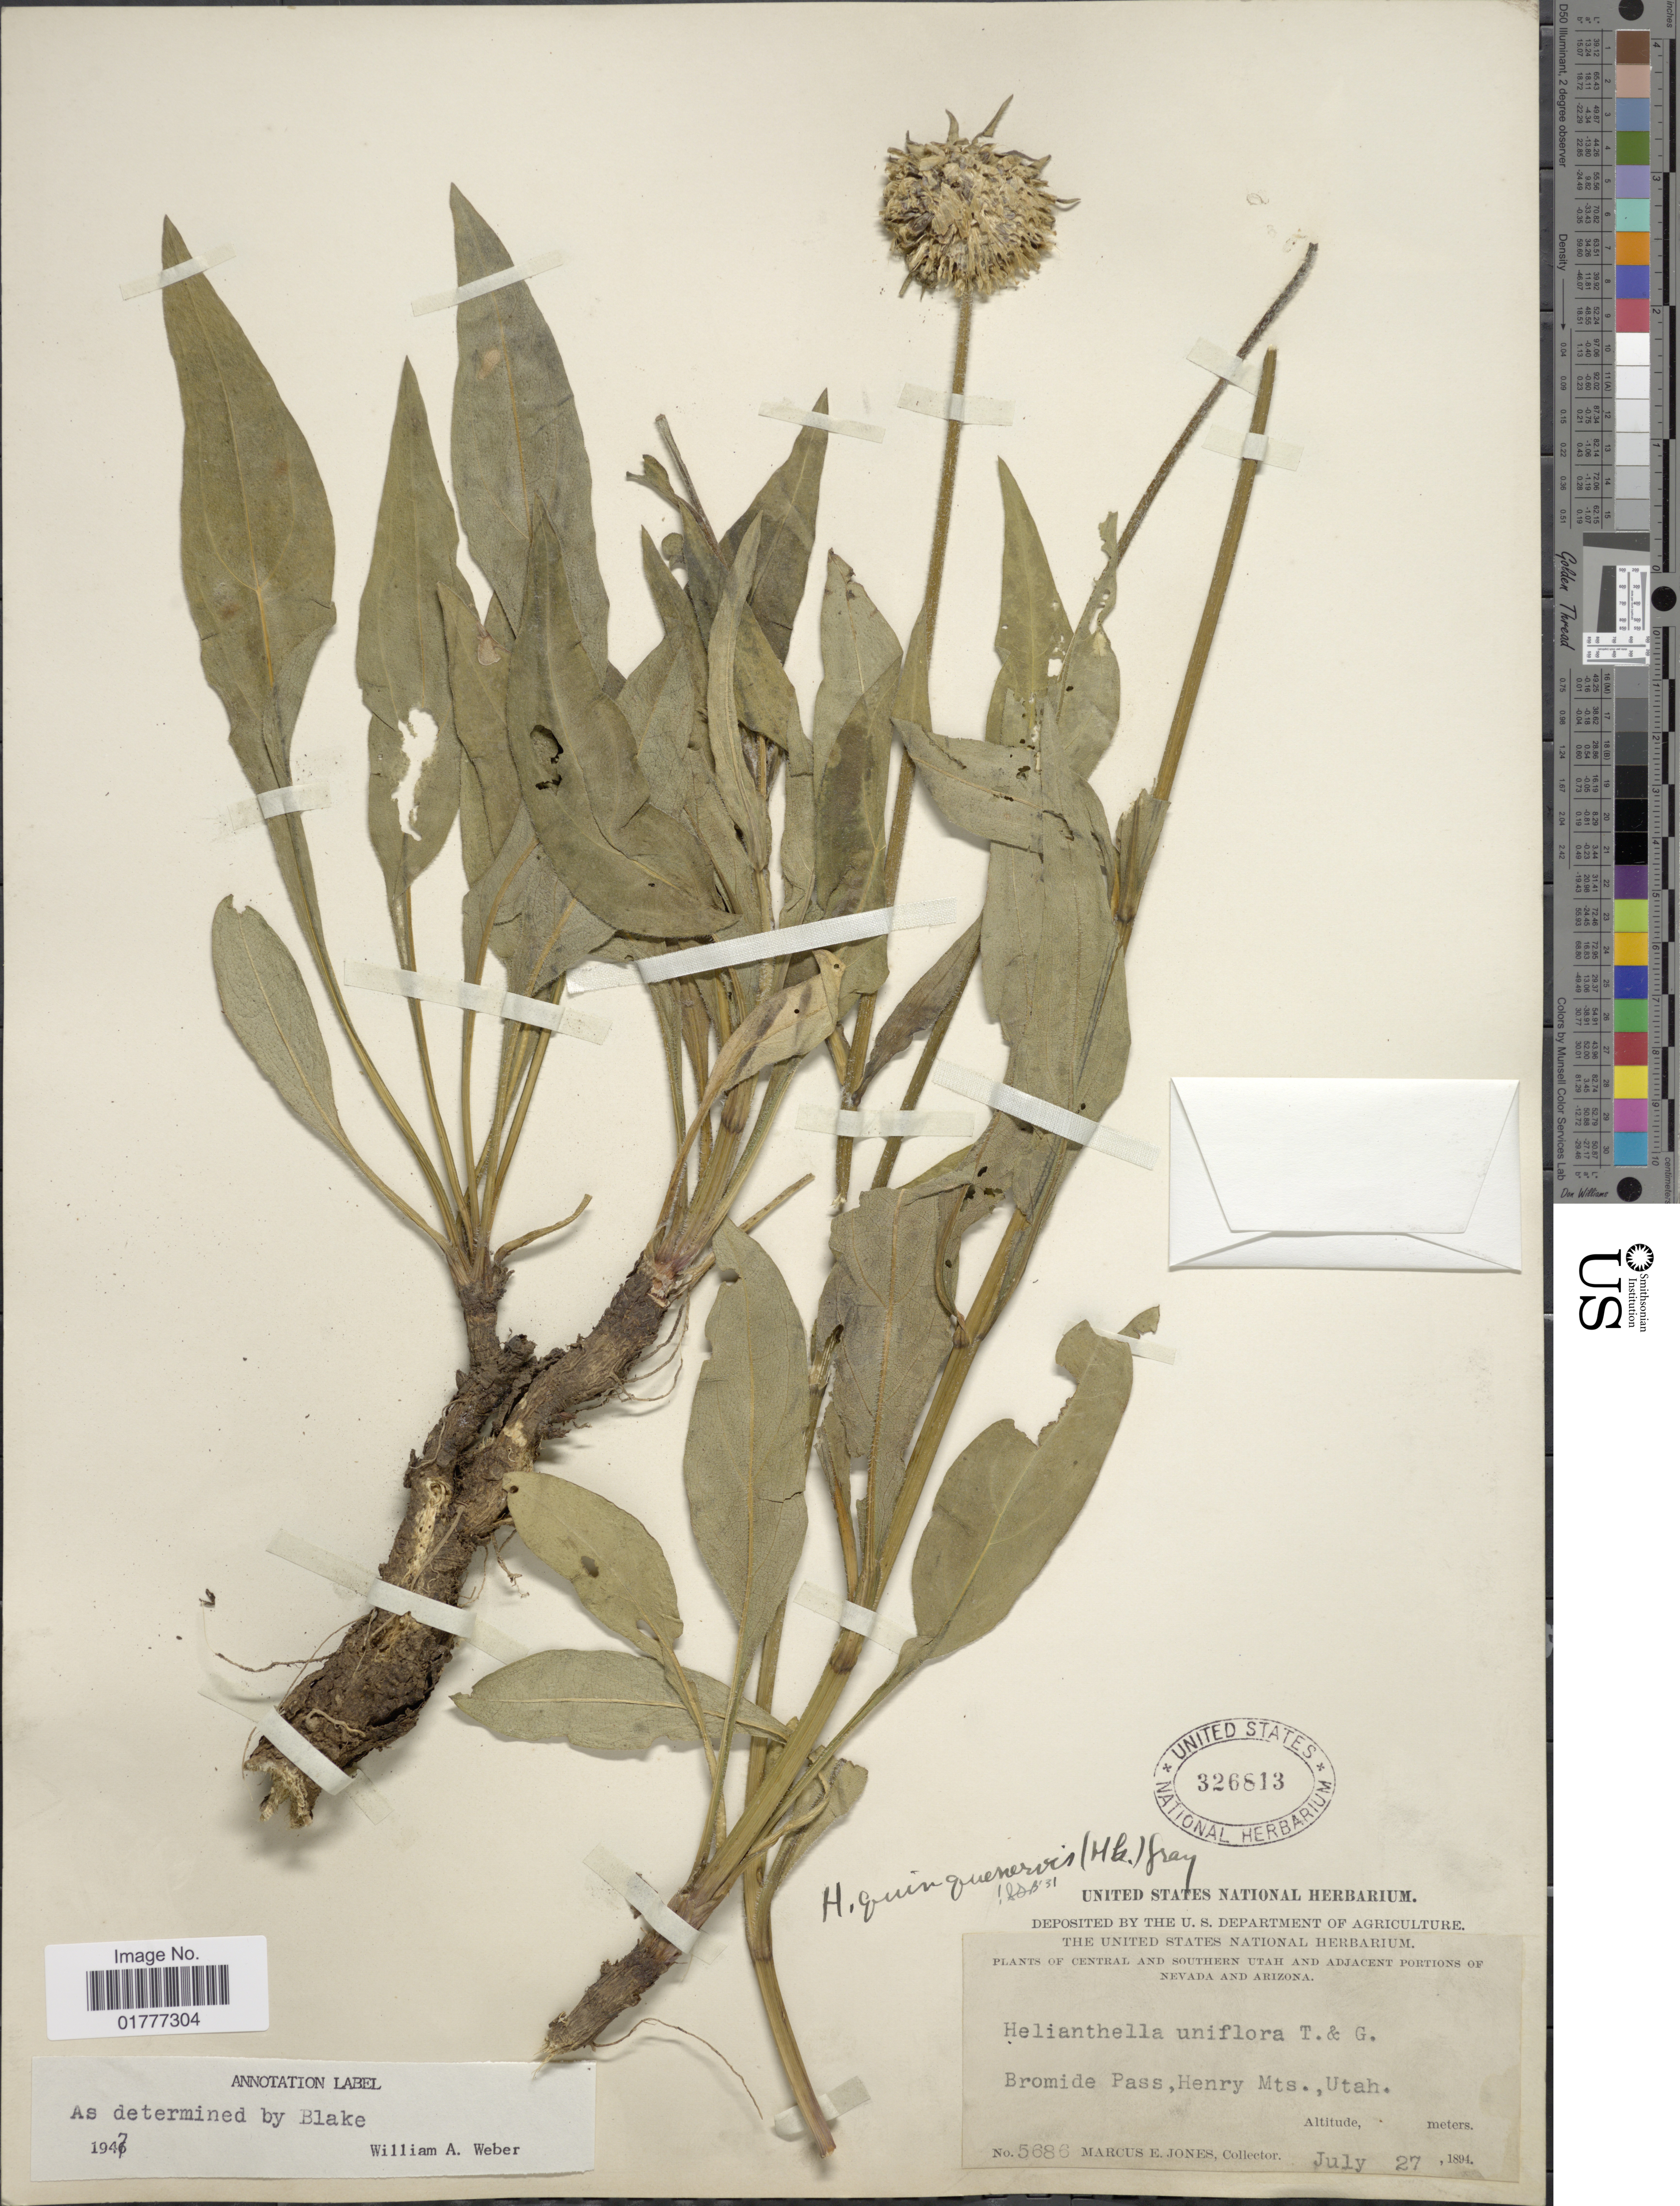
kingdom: Plantae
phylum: Tracheophyta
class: Magnoliopsida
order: Asterales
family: Asteraceae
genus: Helianthella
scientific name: Helianthella quinquenervis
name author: (Hook.) A. Gray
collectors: M. E. Jones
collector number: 5686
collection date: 1894-07-27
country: United States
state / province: Utah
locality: Central and Southern Utah, Bromide Pass, Henry Mts.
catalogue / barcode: US 326813